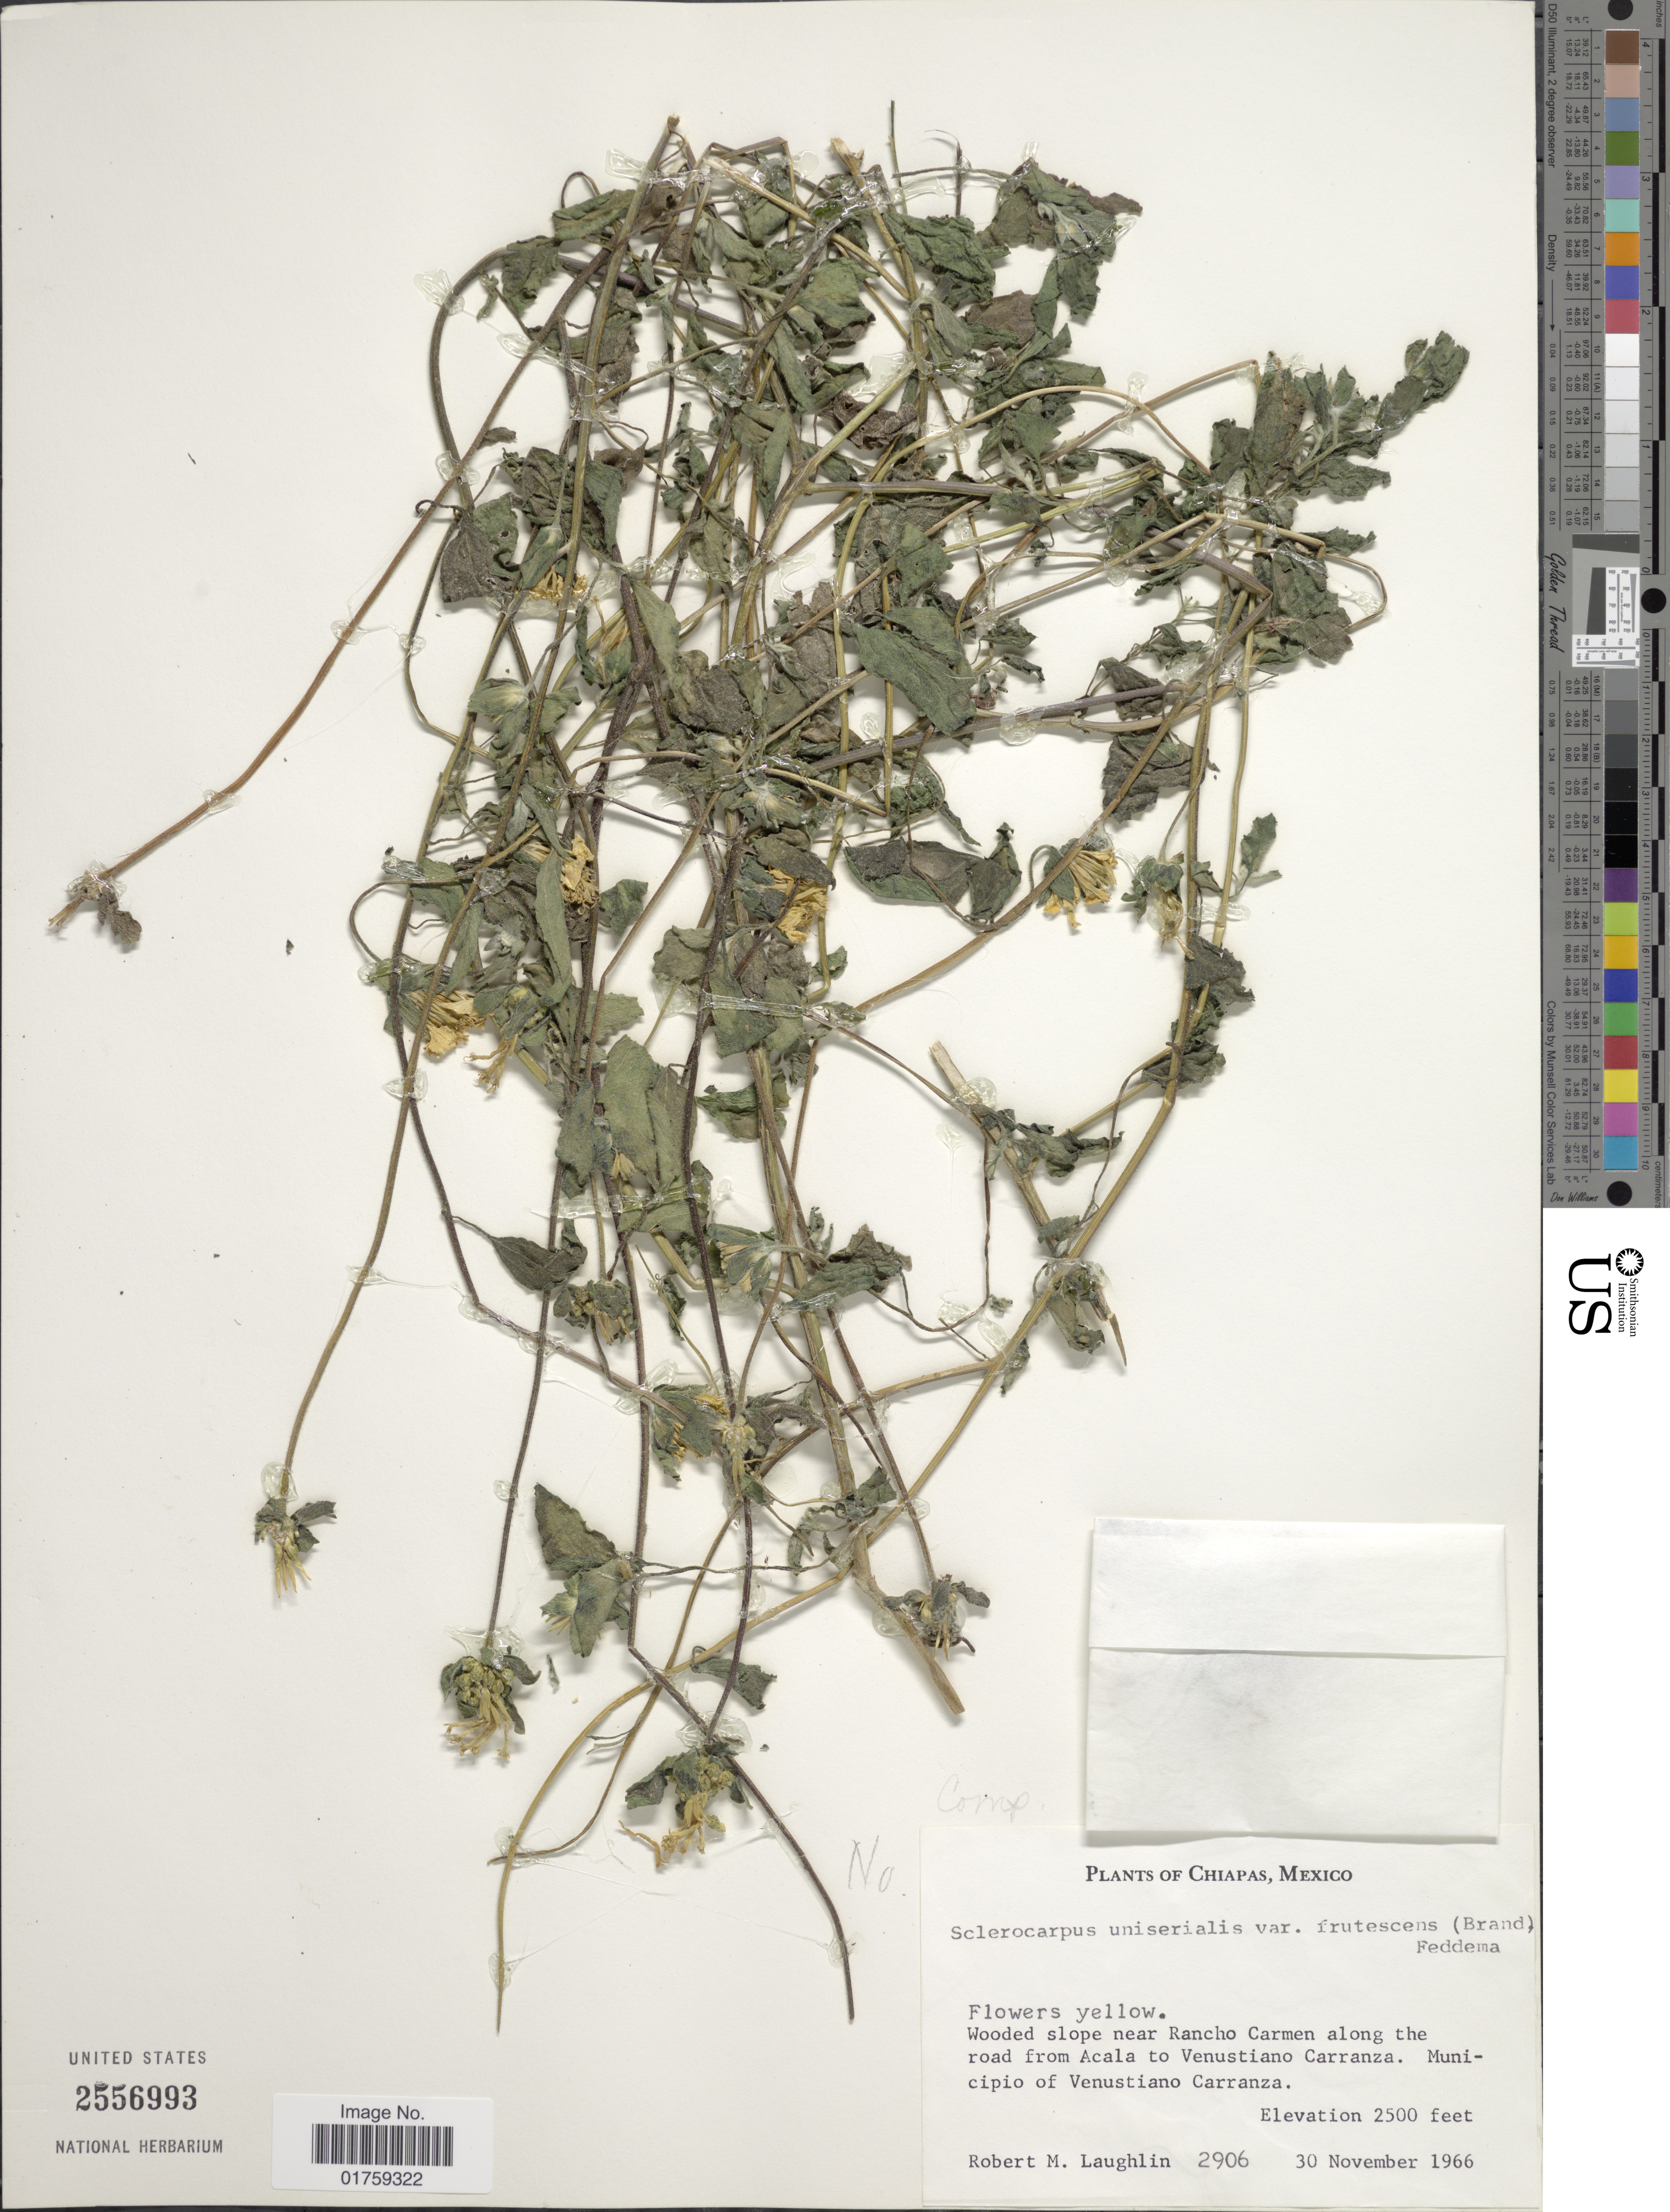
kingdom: Plantae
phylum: Tracheophyta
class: Magnoliopsida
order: Asterales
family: Asteraceae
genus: Sclerocarpus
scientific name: Sclerocarpus divaricatus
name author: (Benth.) Benth. & Hook. f. ex Hemsl.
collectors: R. M. Laughlin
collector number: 2906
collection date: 1966-11-30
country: Mexico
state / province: Chiapas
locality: Chiapas, Mexico. Wooded slope near Rancho Carmen along the road from Acala to Venustiano Carranza. Municipio of Venustiano Carranza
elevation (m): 762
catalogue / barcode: US 2556993